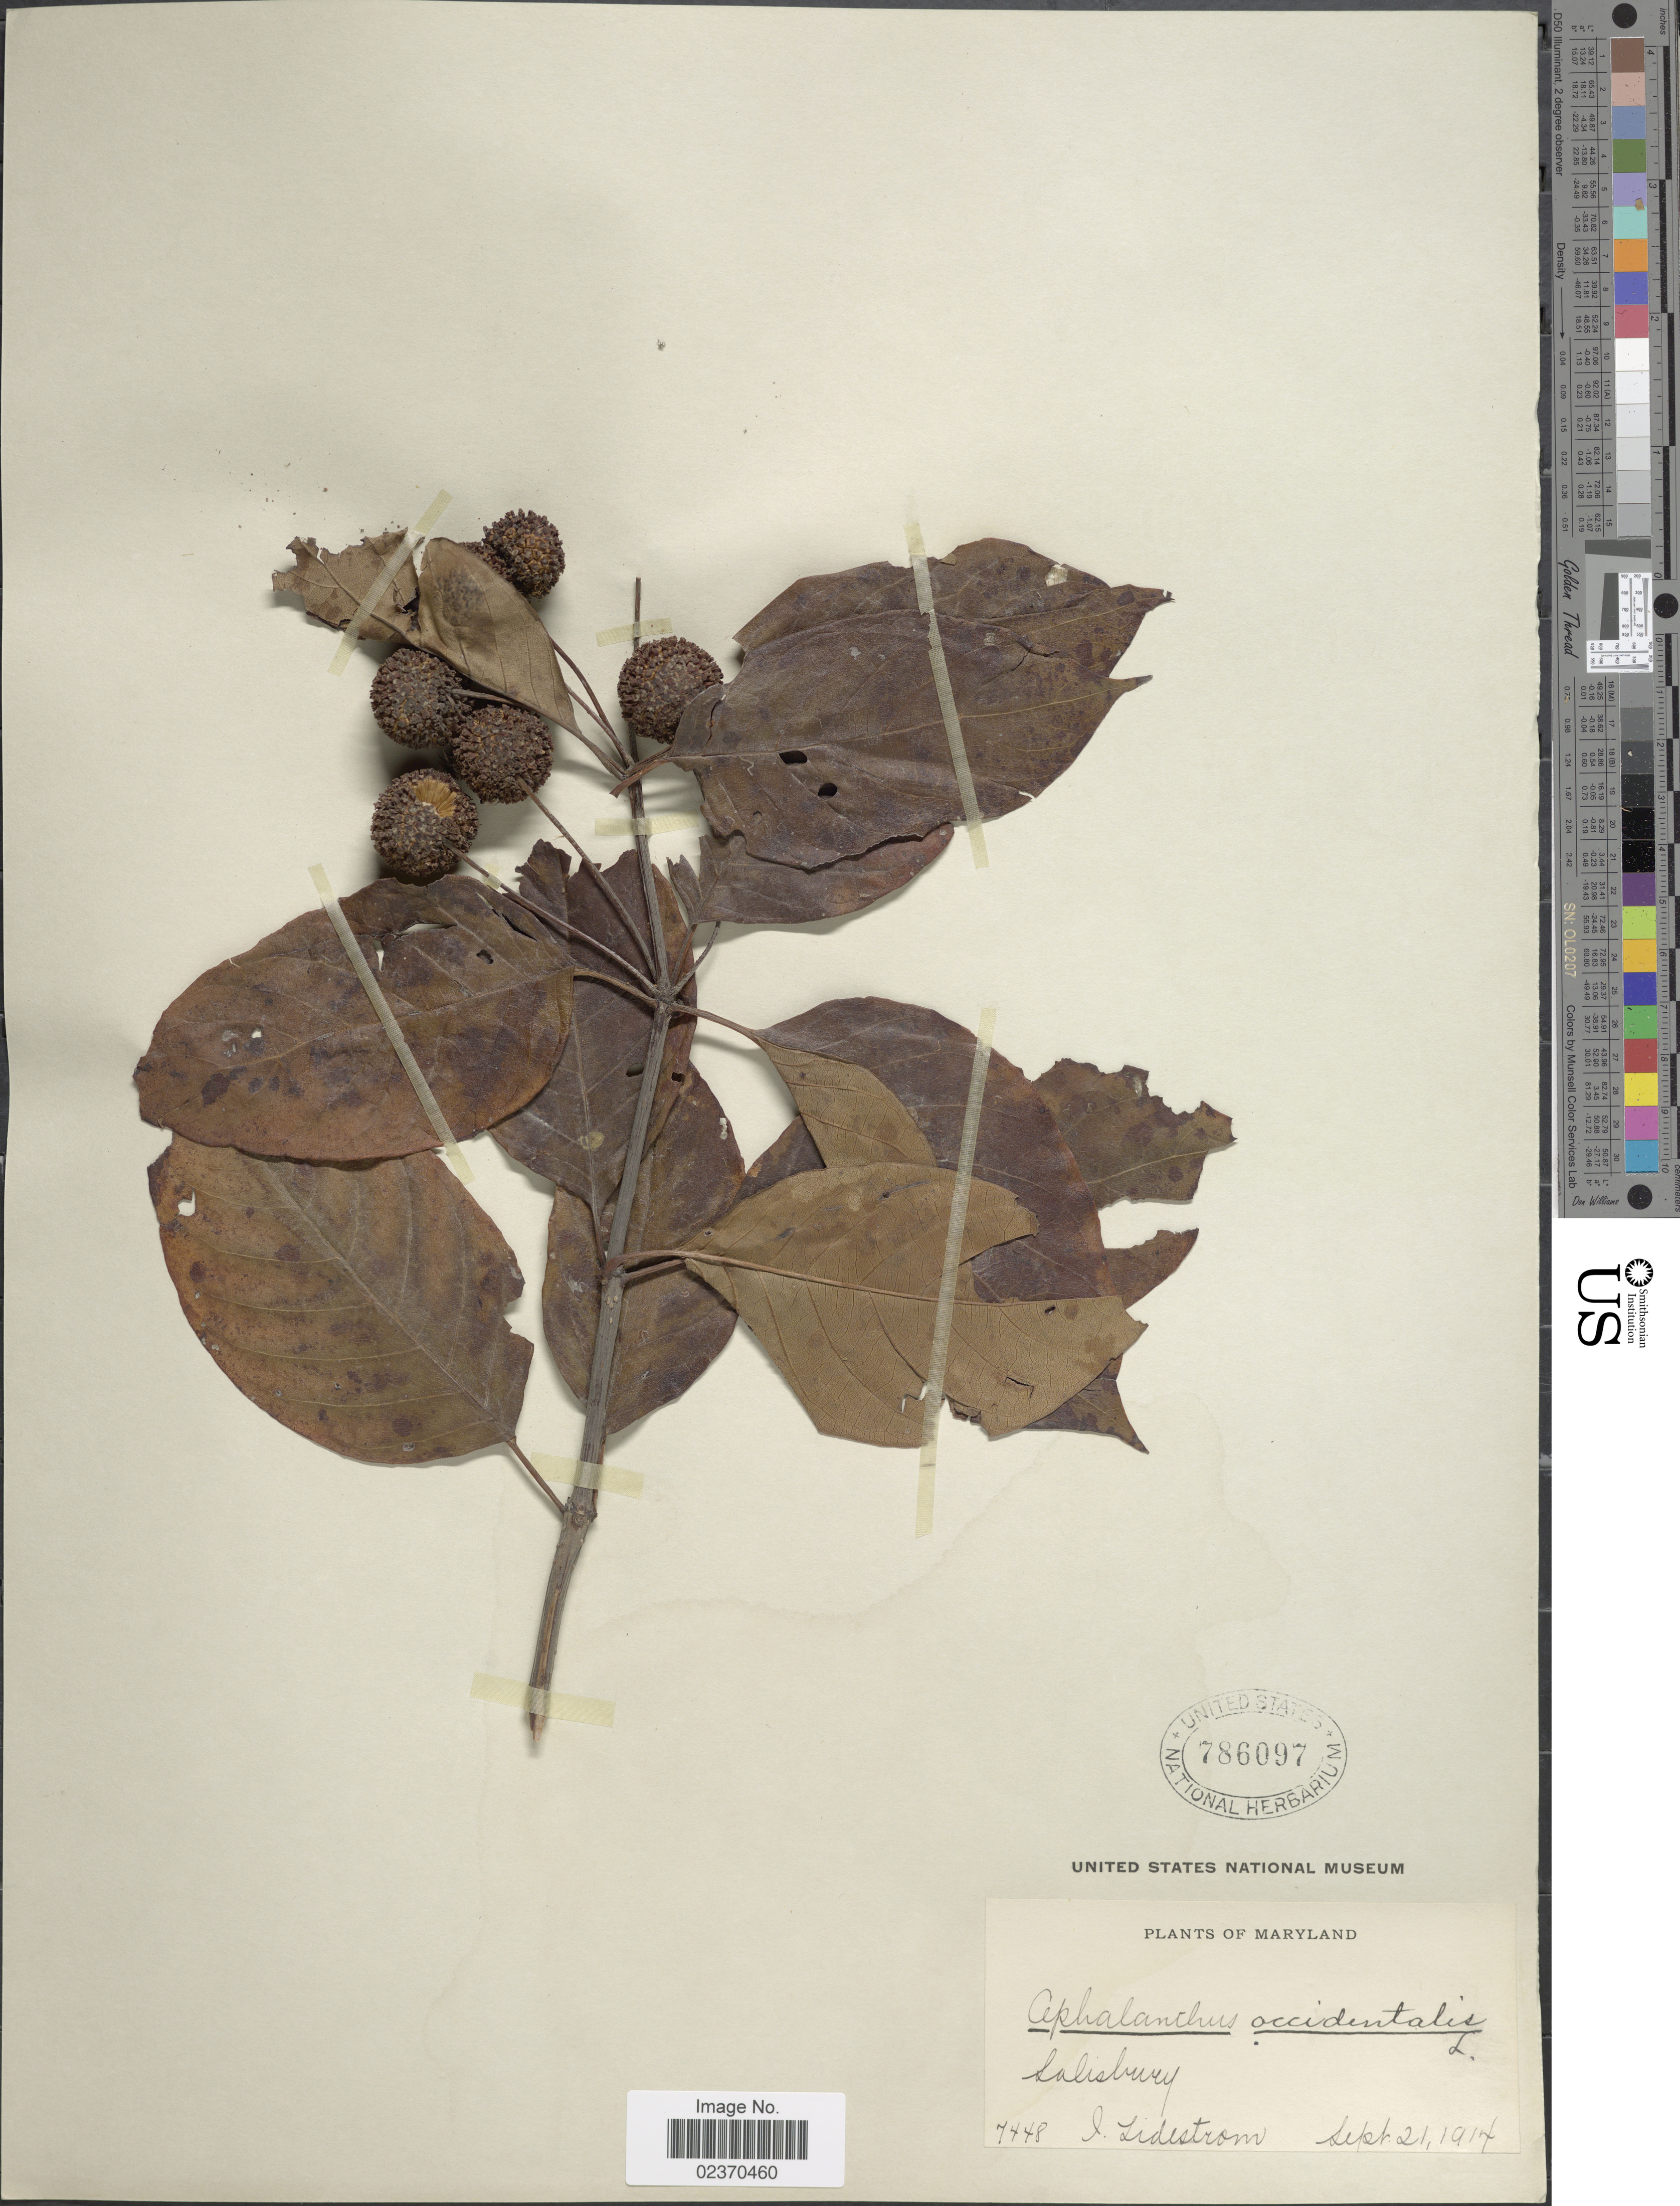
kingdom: Plantae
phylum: Tracheophyta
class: Magnoliopsida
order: Gentianales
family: Rubiaceae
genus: Cephalanthus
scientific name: Cephalanthus occidentalis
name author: L.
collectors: I. F. Tidestrom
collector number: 7448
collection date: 1914-09-21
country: United States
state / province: Maryland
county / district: Wicomico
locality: Salisbury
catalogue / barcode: US 786097